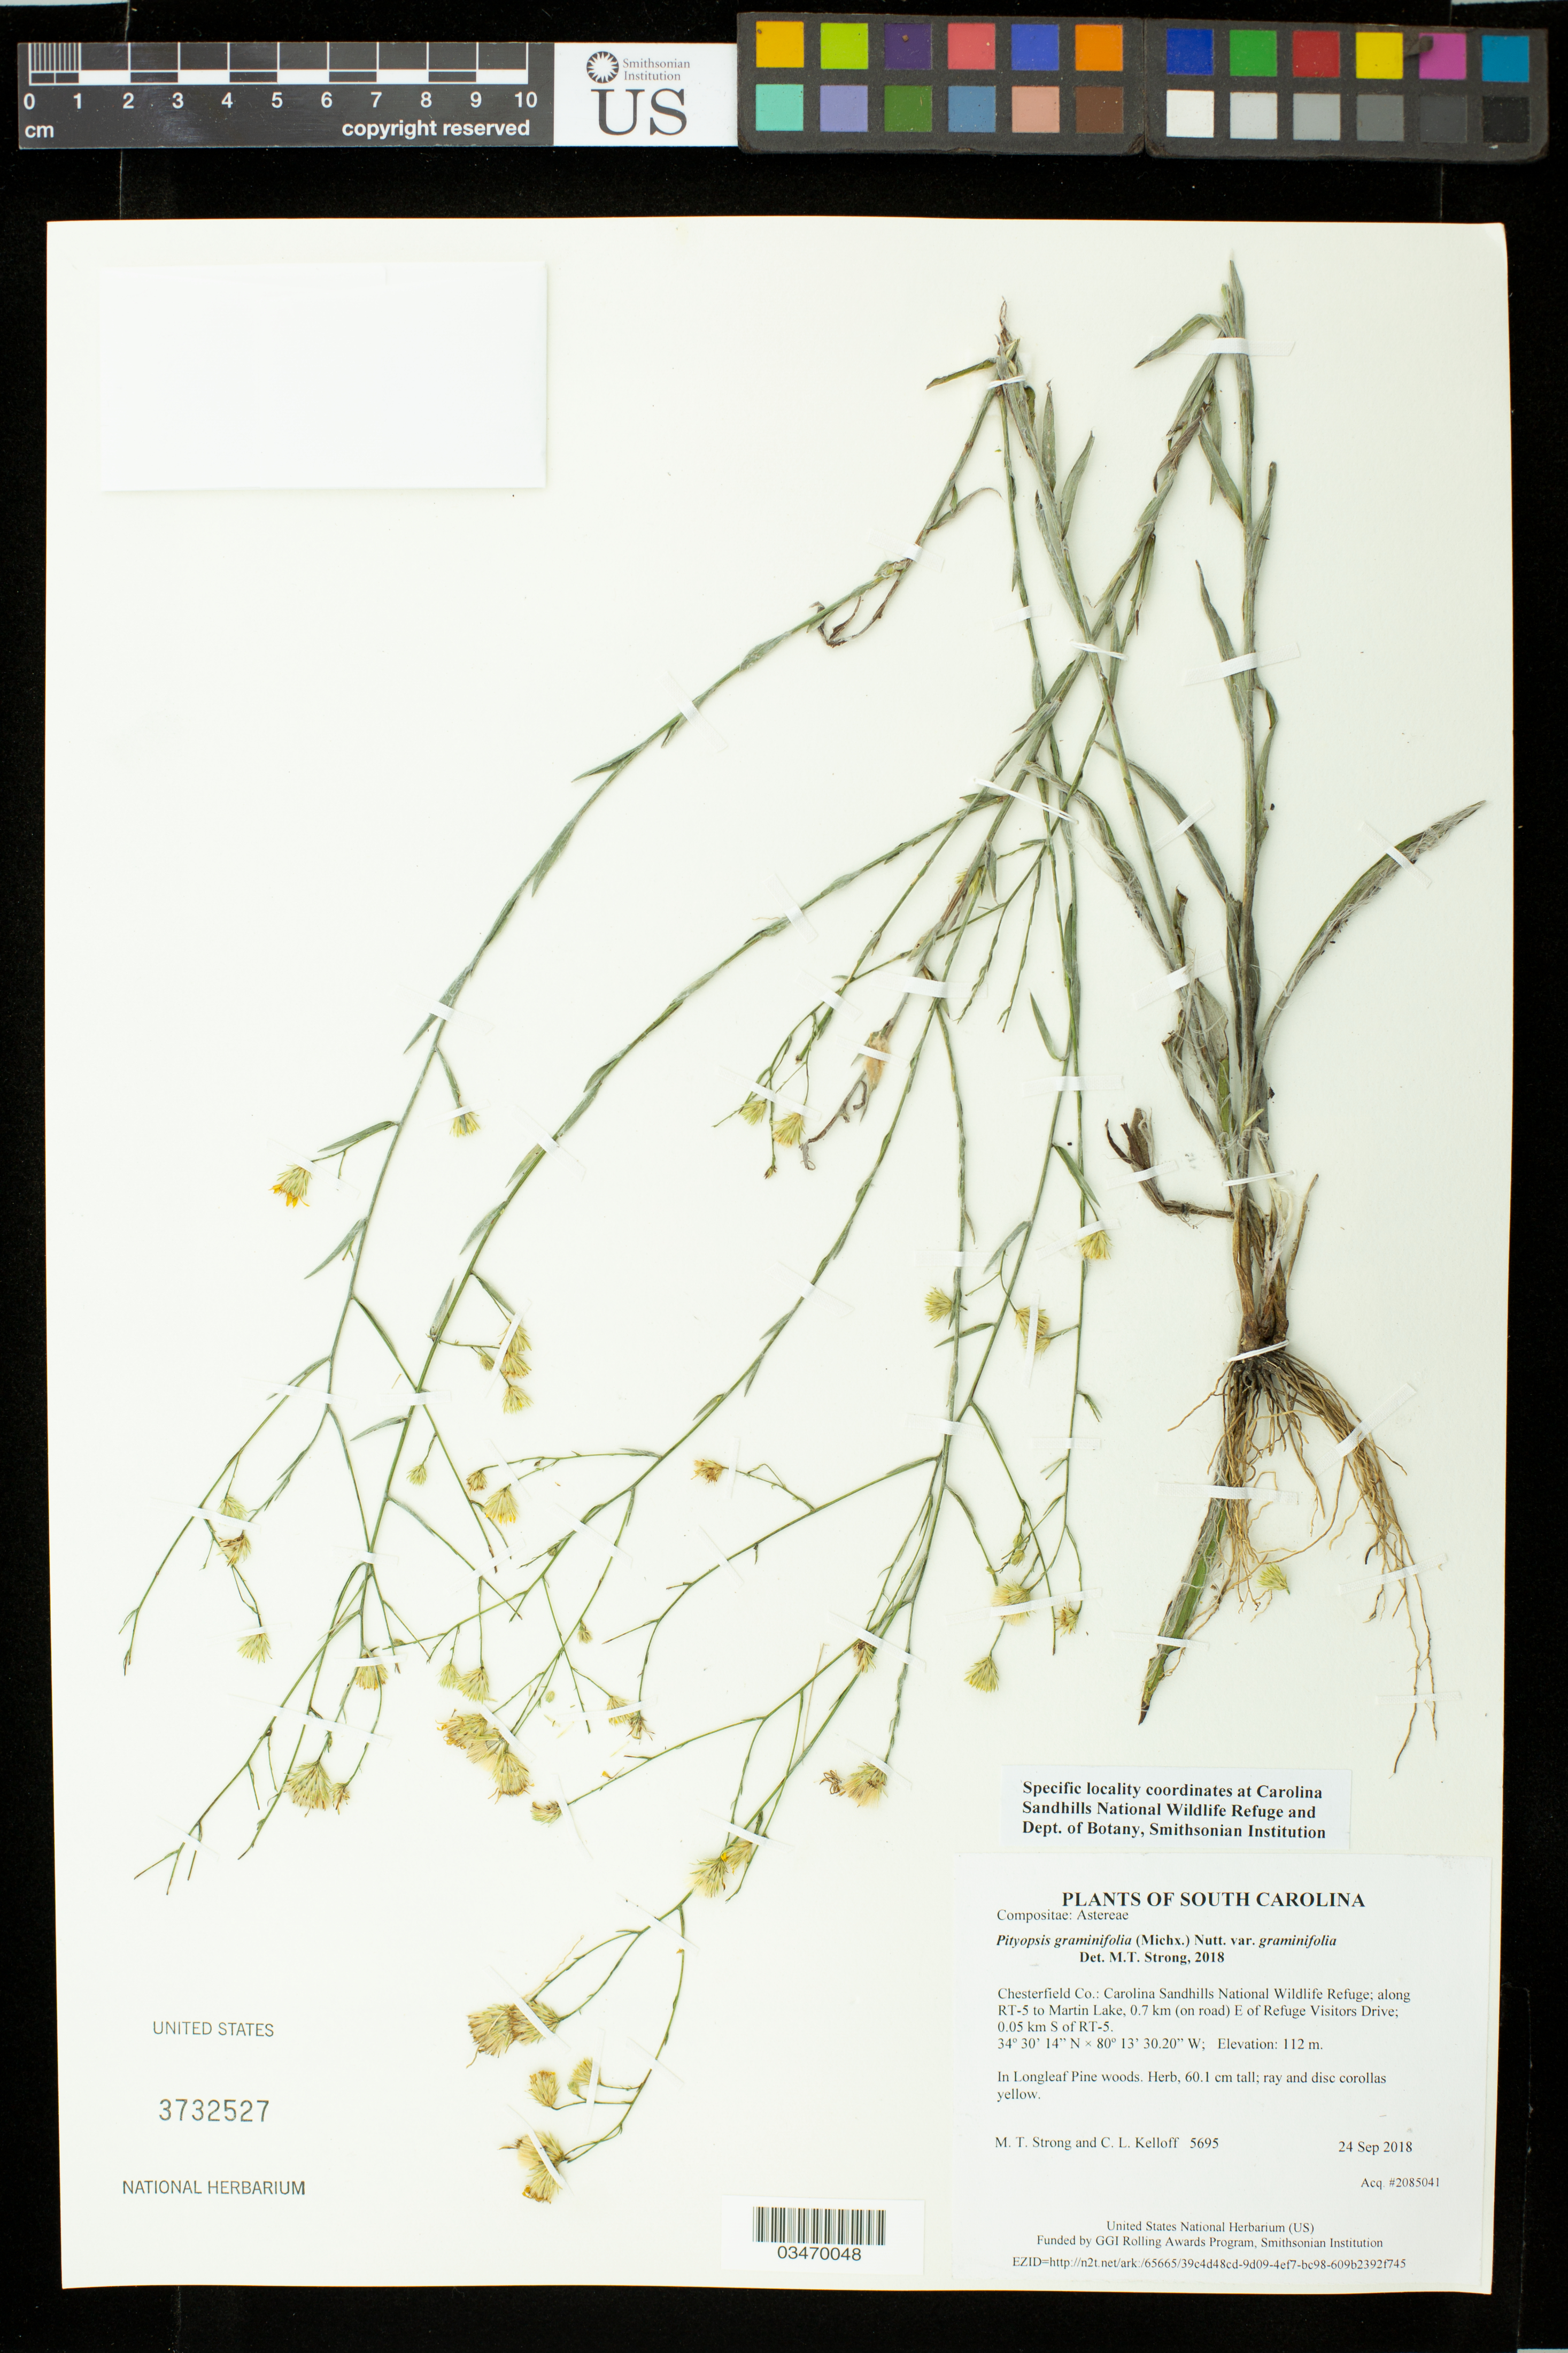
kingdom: Plantae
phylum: Tracheophyta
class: Magnoliopsida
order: Asterales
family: Asteraceae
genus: Pityopsis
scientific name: Pityopsis graminifolia var. graminifolia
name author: (Michx.) Nutt.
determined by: Strong, M. T., (US), Smithsonian Institution - National Museum of Natural History (UNITED STATES)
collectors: M. T. Strong & C. L. Kelloff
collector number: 5695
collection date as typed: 24 Sep 2018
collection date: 2018-09-24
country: United States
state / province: South Carolina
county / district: Chesterfield Co.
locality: Carolina Sandhills National Wildlife Refuge; along RT-5 to Martin Lake, 0.7 km (on road) E of Refuge Visitors Drive; 0.05 km S of RT-5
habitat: In LongLeaf Pine woods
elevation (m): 112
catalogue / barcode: US 3732527